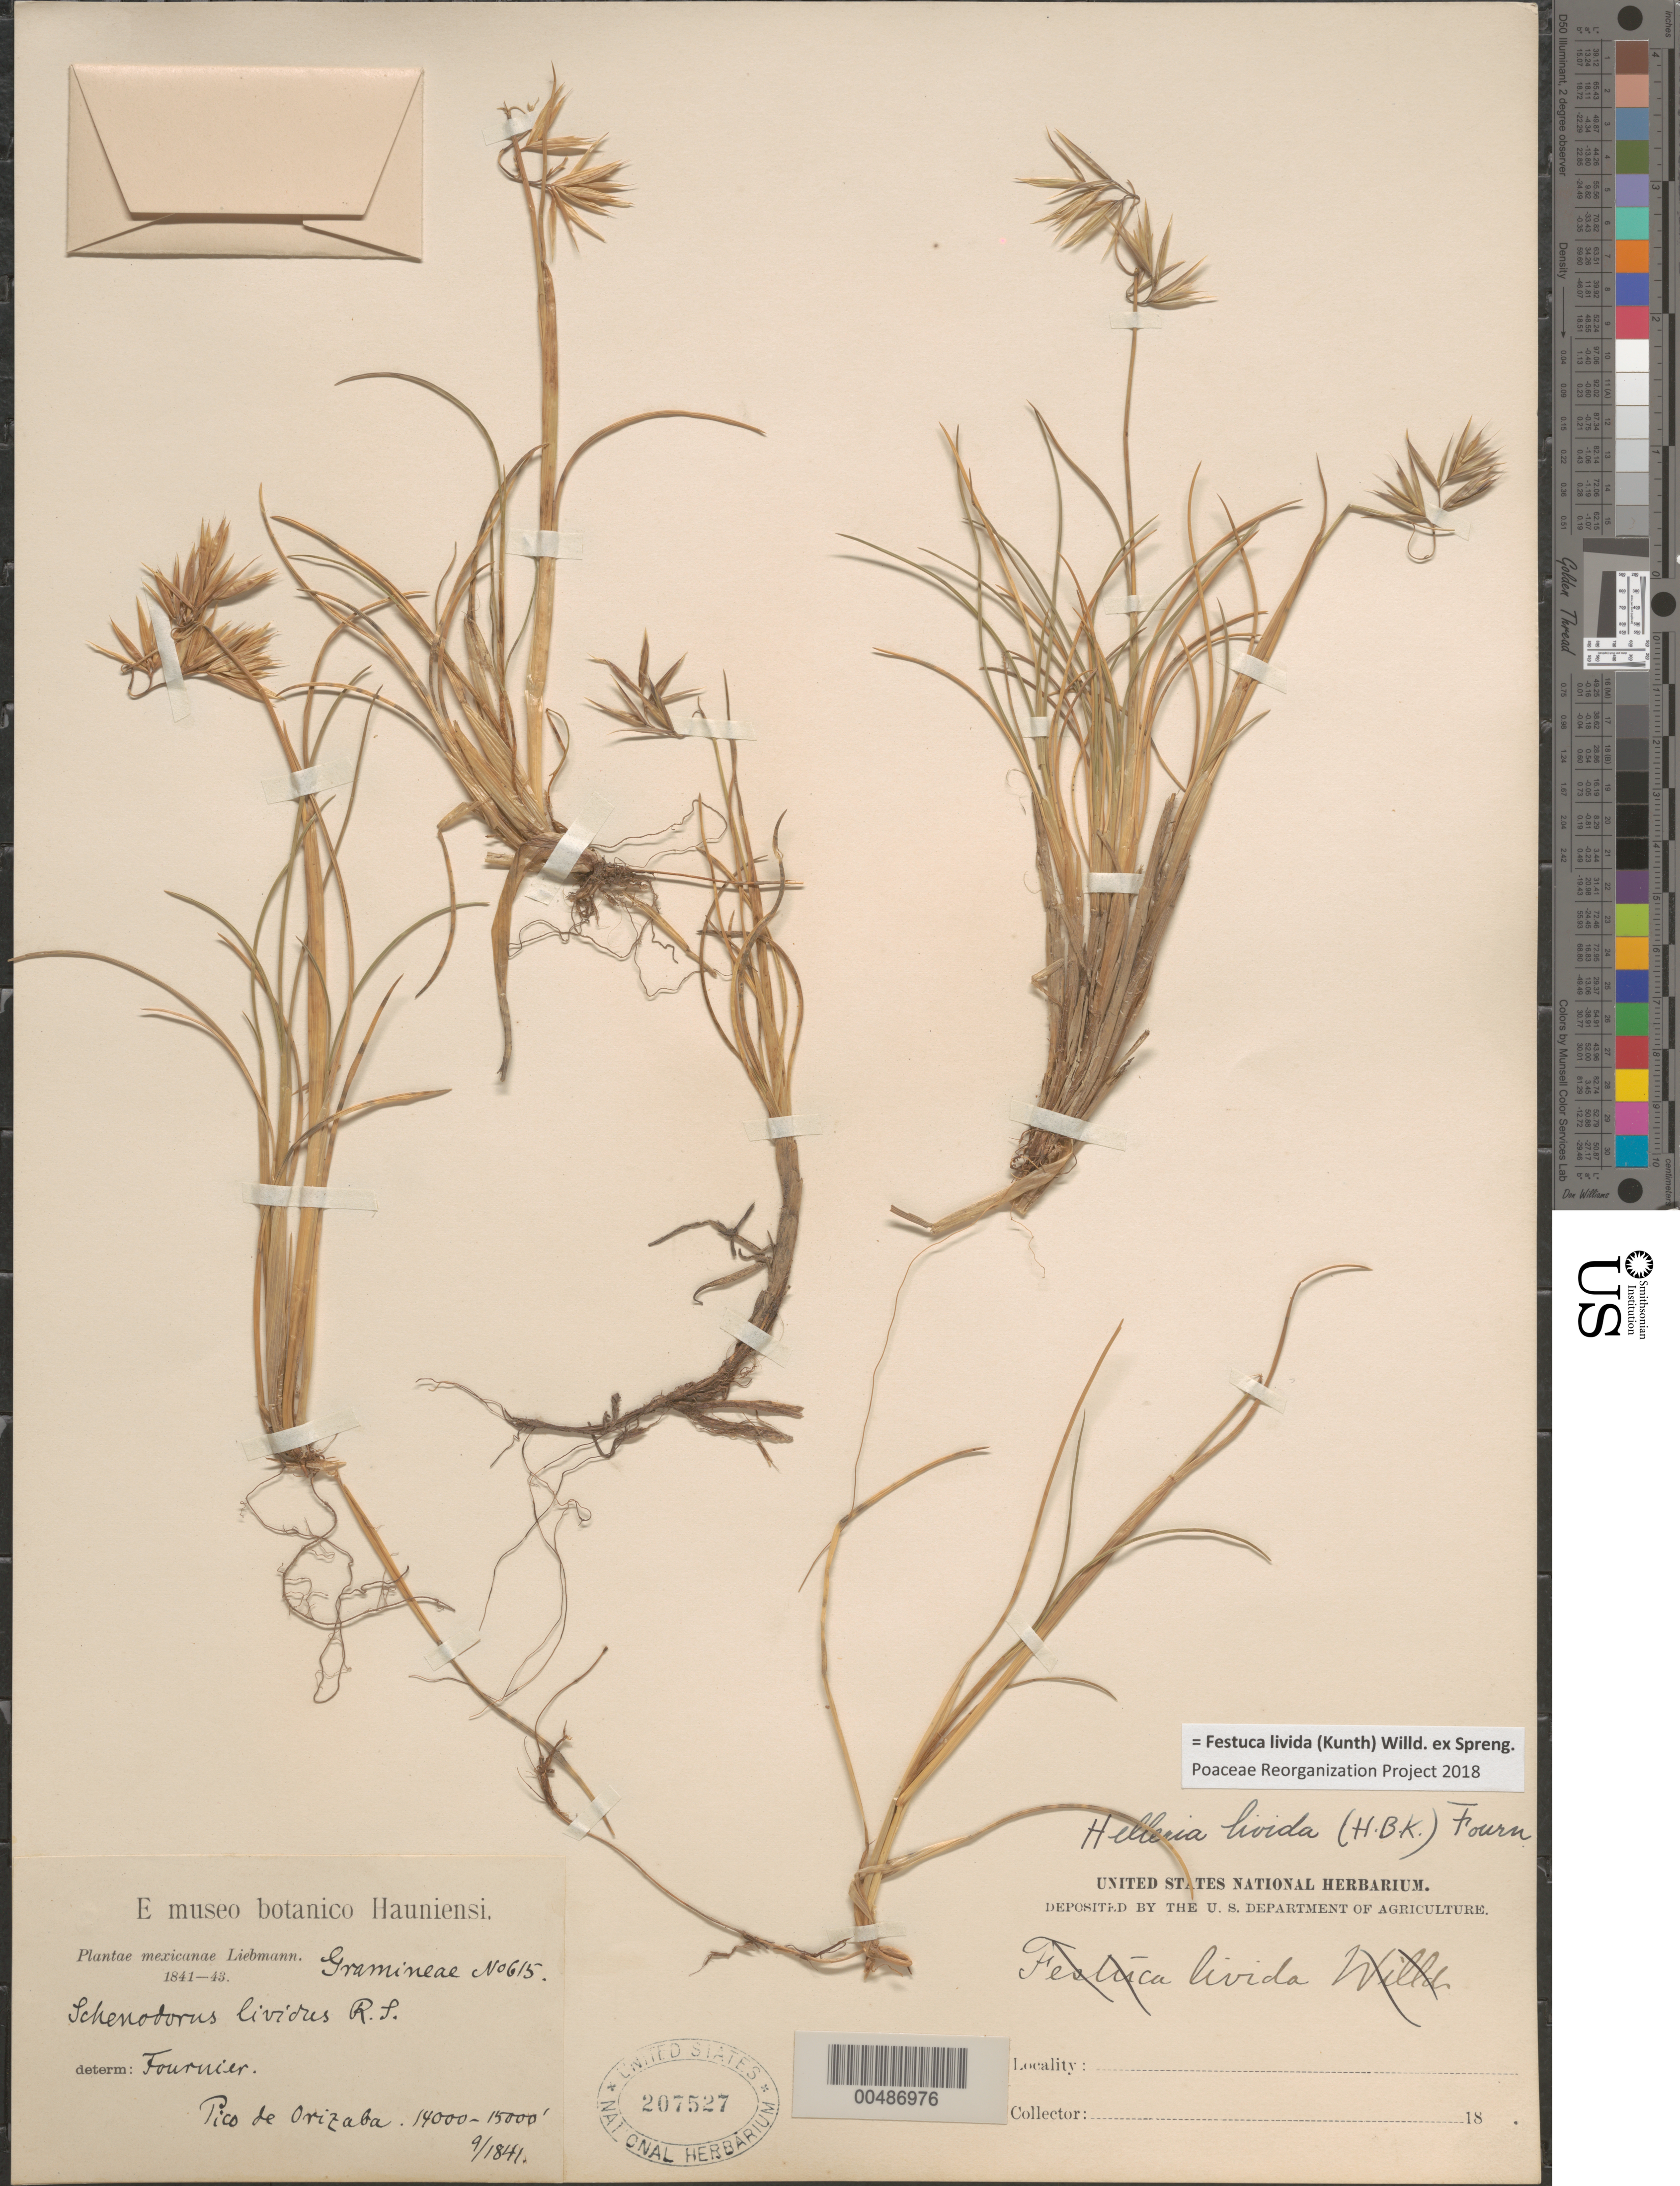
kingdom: Plantae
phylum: Tracheophyta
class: Liliopsida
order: Poales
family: Poaceae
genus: Festuca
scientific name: Festuca livida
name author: (Kunth) Willd.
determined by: Poaceae Reorganization Project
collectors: F. M. Liebmann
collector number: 615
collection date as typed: Sep 1841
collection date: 1841-09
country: Mexico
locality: Pico de Orizaba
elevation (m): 4267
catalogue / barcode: US 207527